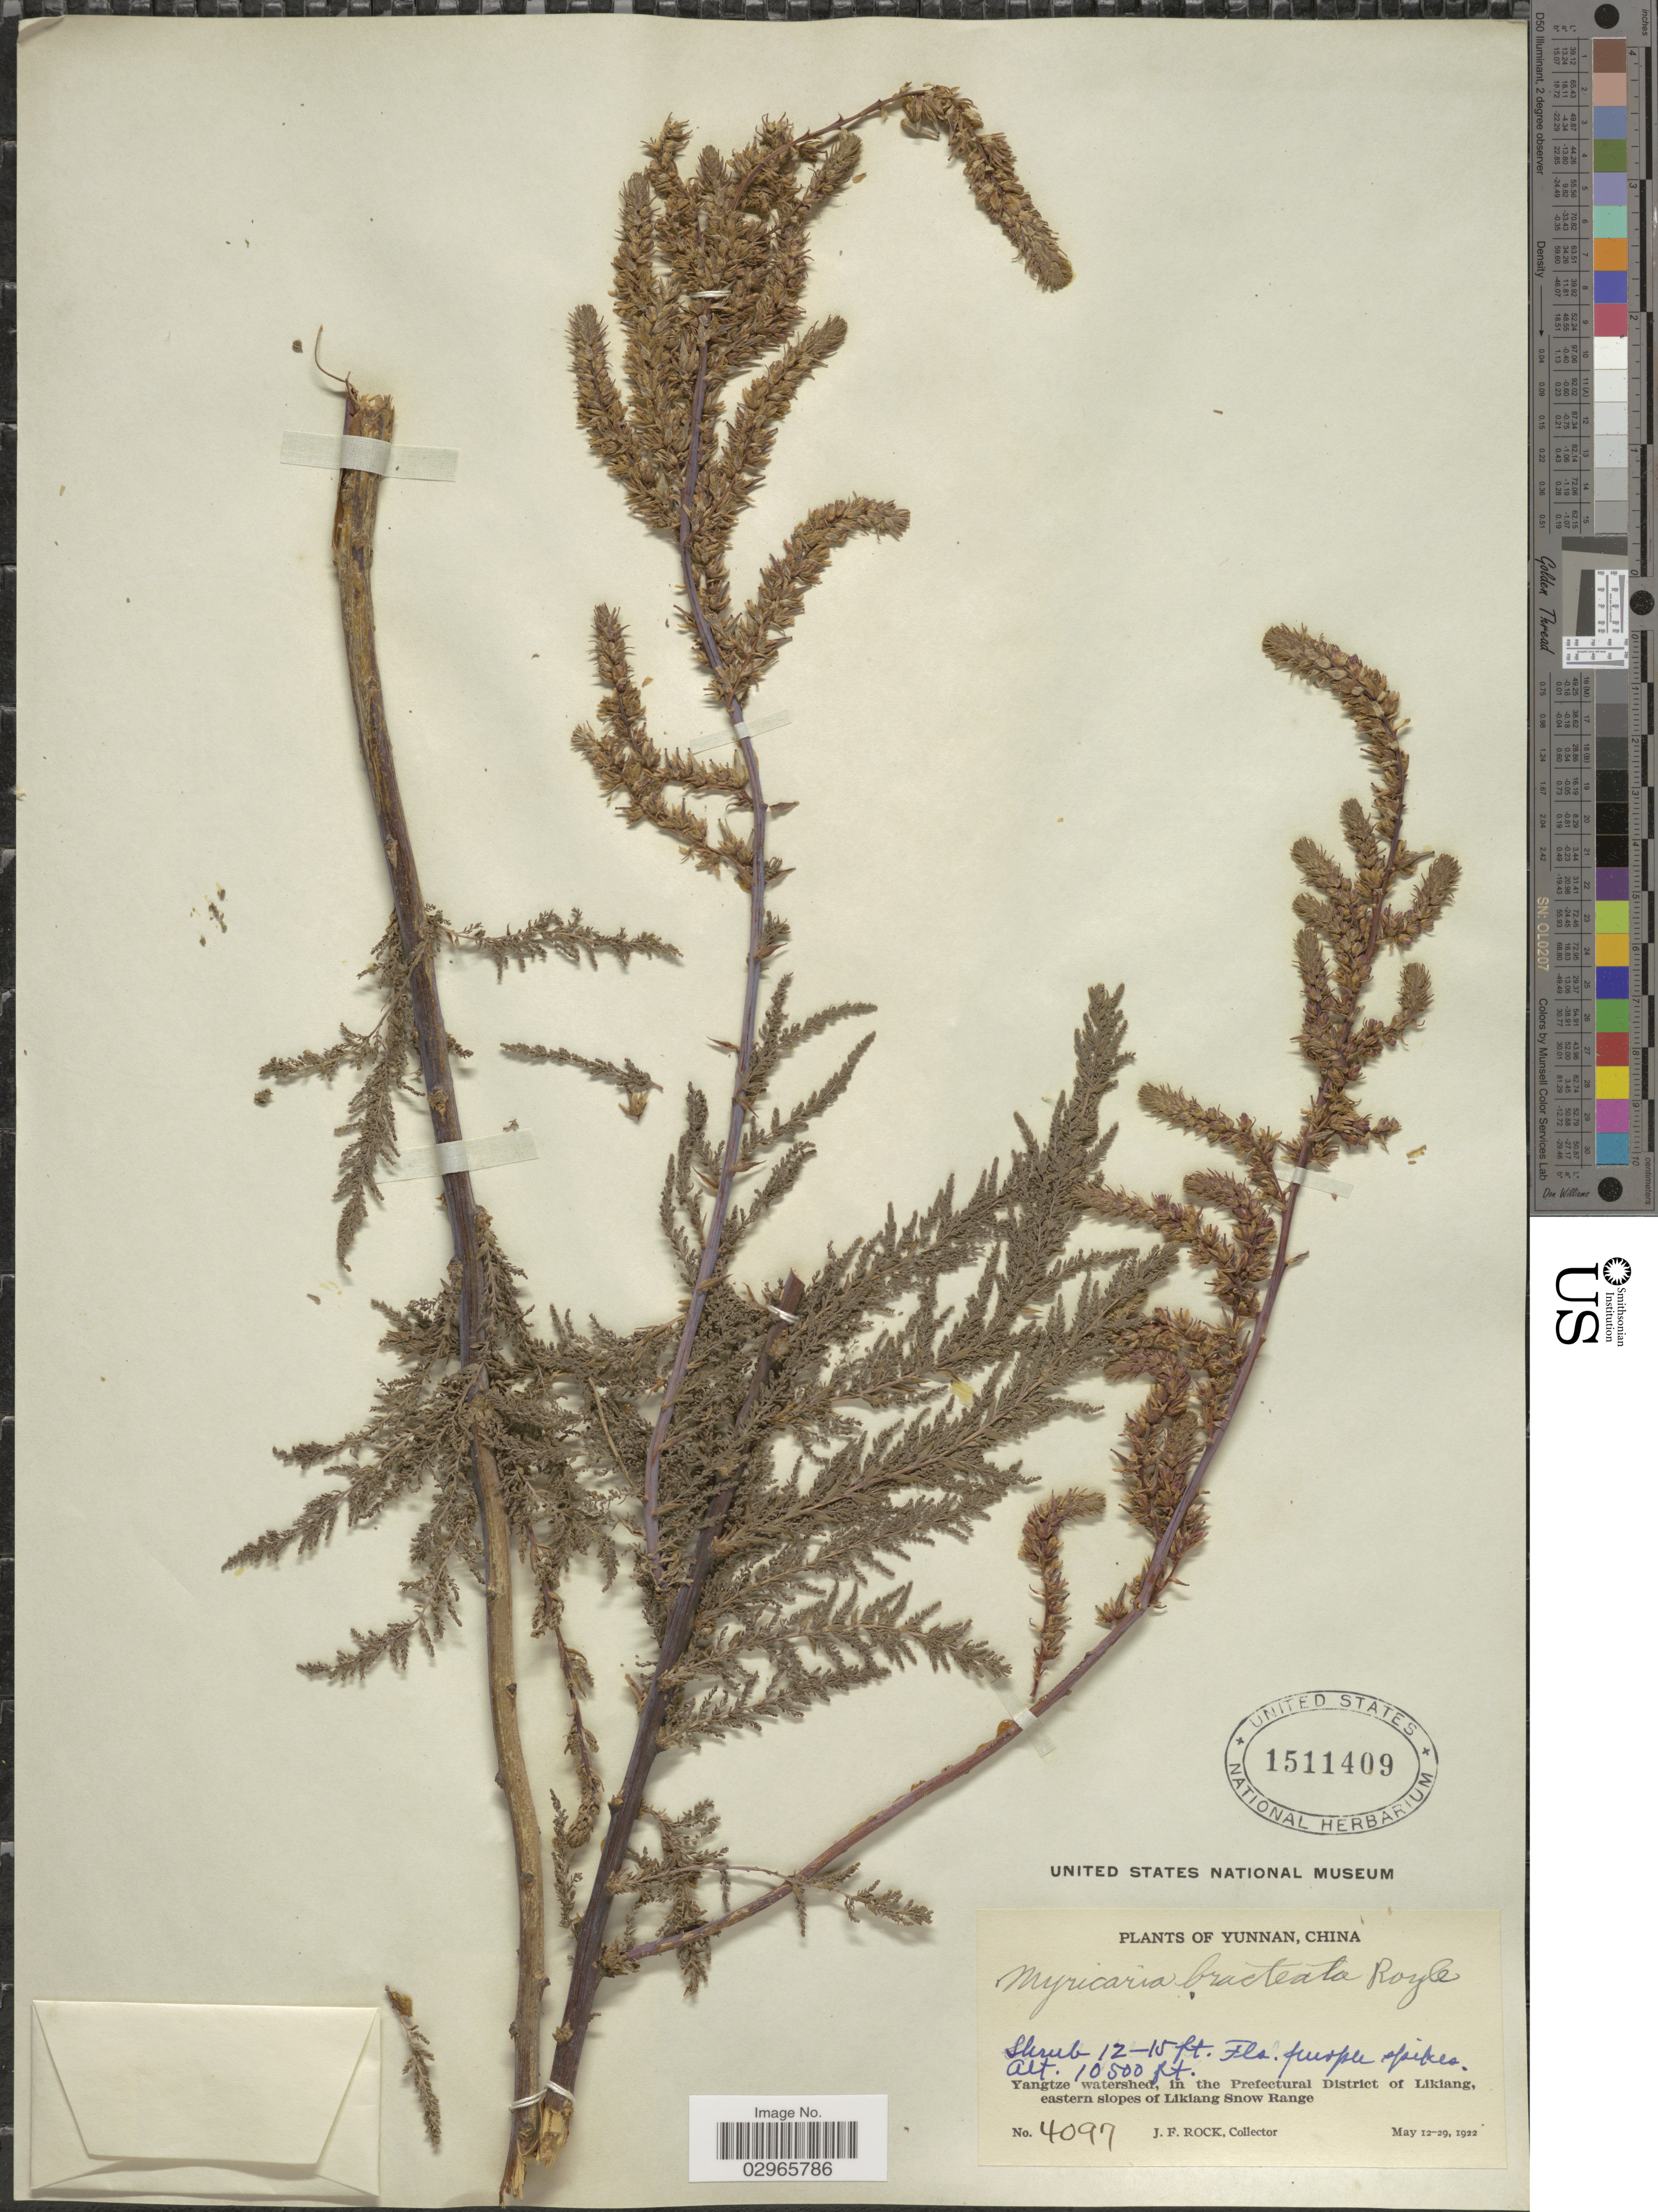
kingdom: Plantae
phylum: Tracheophyta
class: Magnoliopsida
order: Caryophyllales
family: Tamaricaceae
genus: Myricaria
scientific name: Myricaria bracteata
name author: Royle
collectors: J. Rock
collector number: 4097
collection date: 1922-05-12/1922-05-29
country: China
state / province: Yunnan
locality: Yangtze watershed, in the Prefectural District of Likiang, eastern slopes of Likiang Snow Range.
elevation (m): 3200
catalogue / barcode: US 1511409